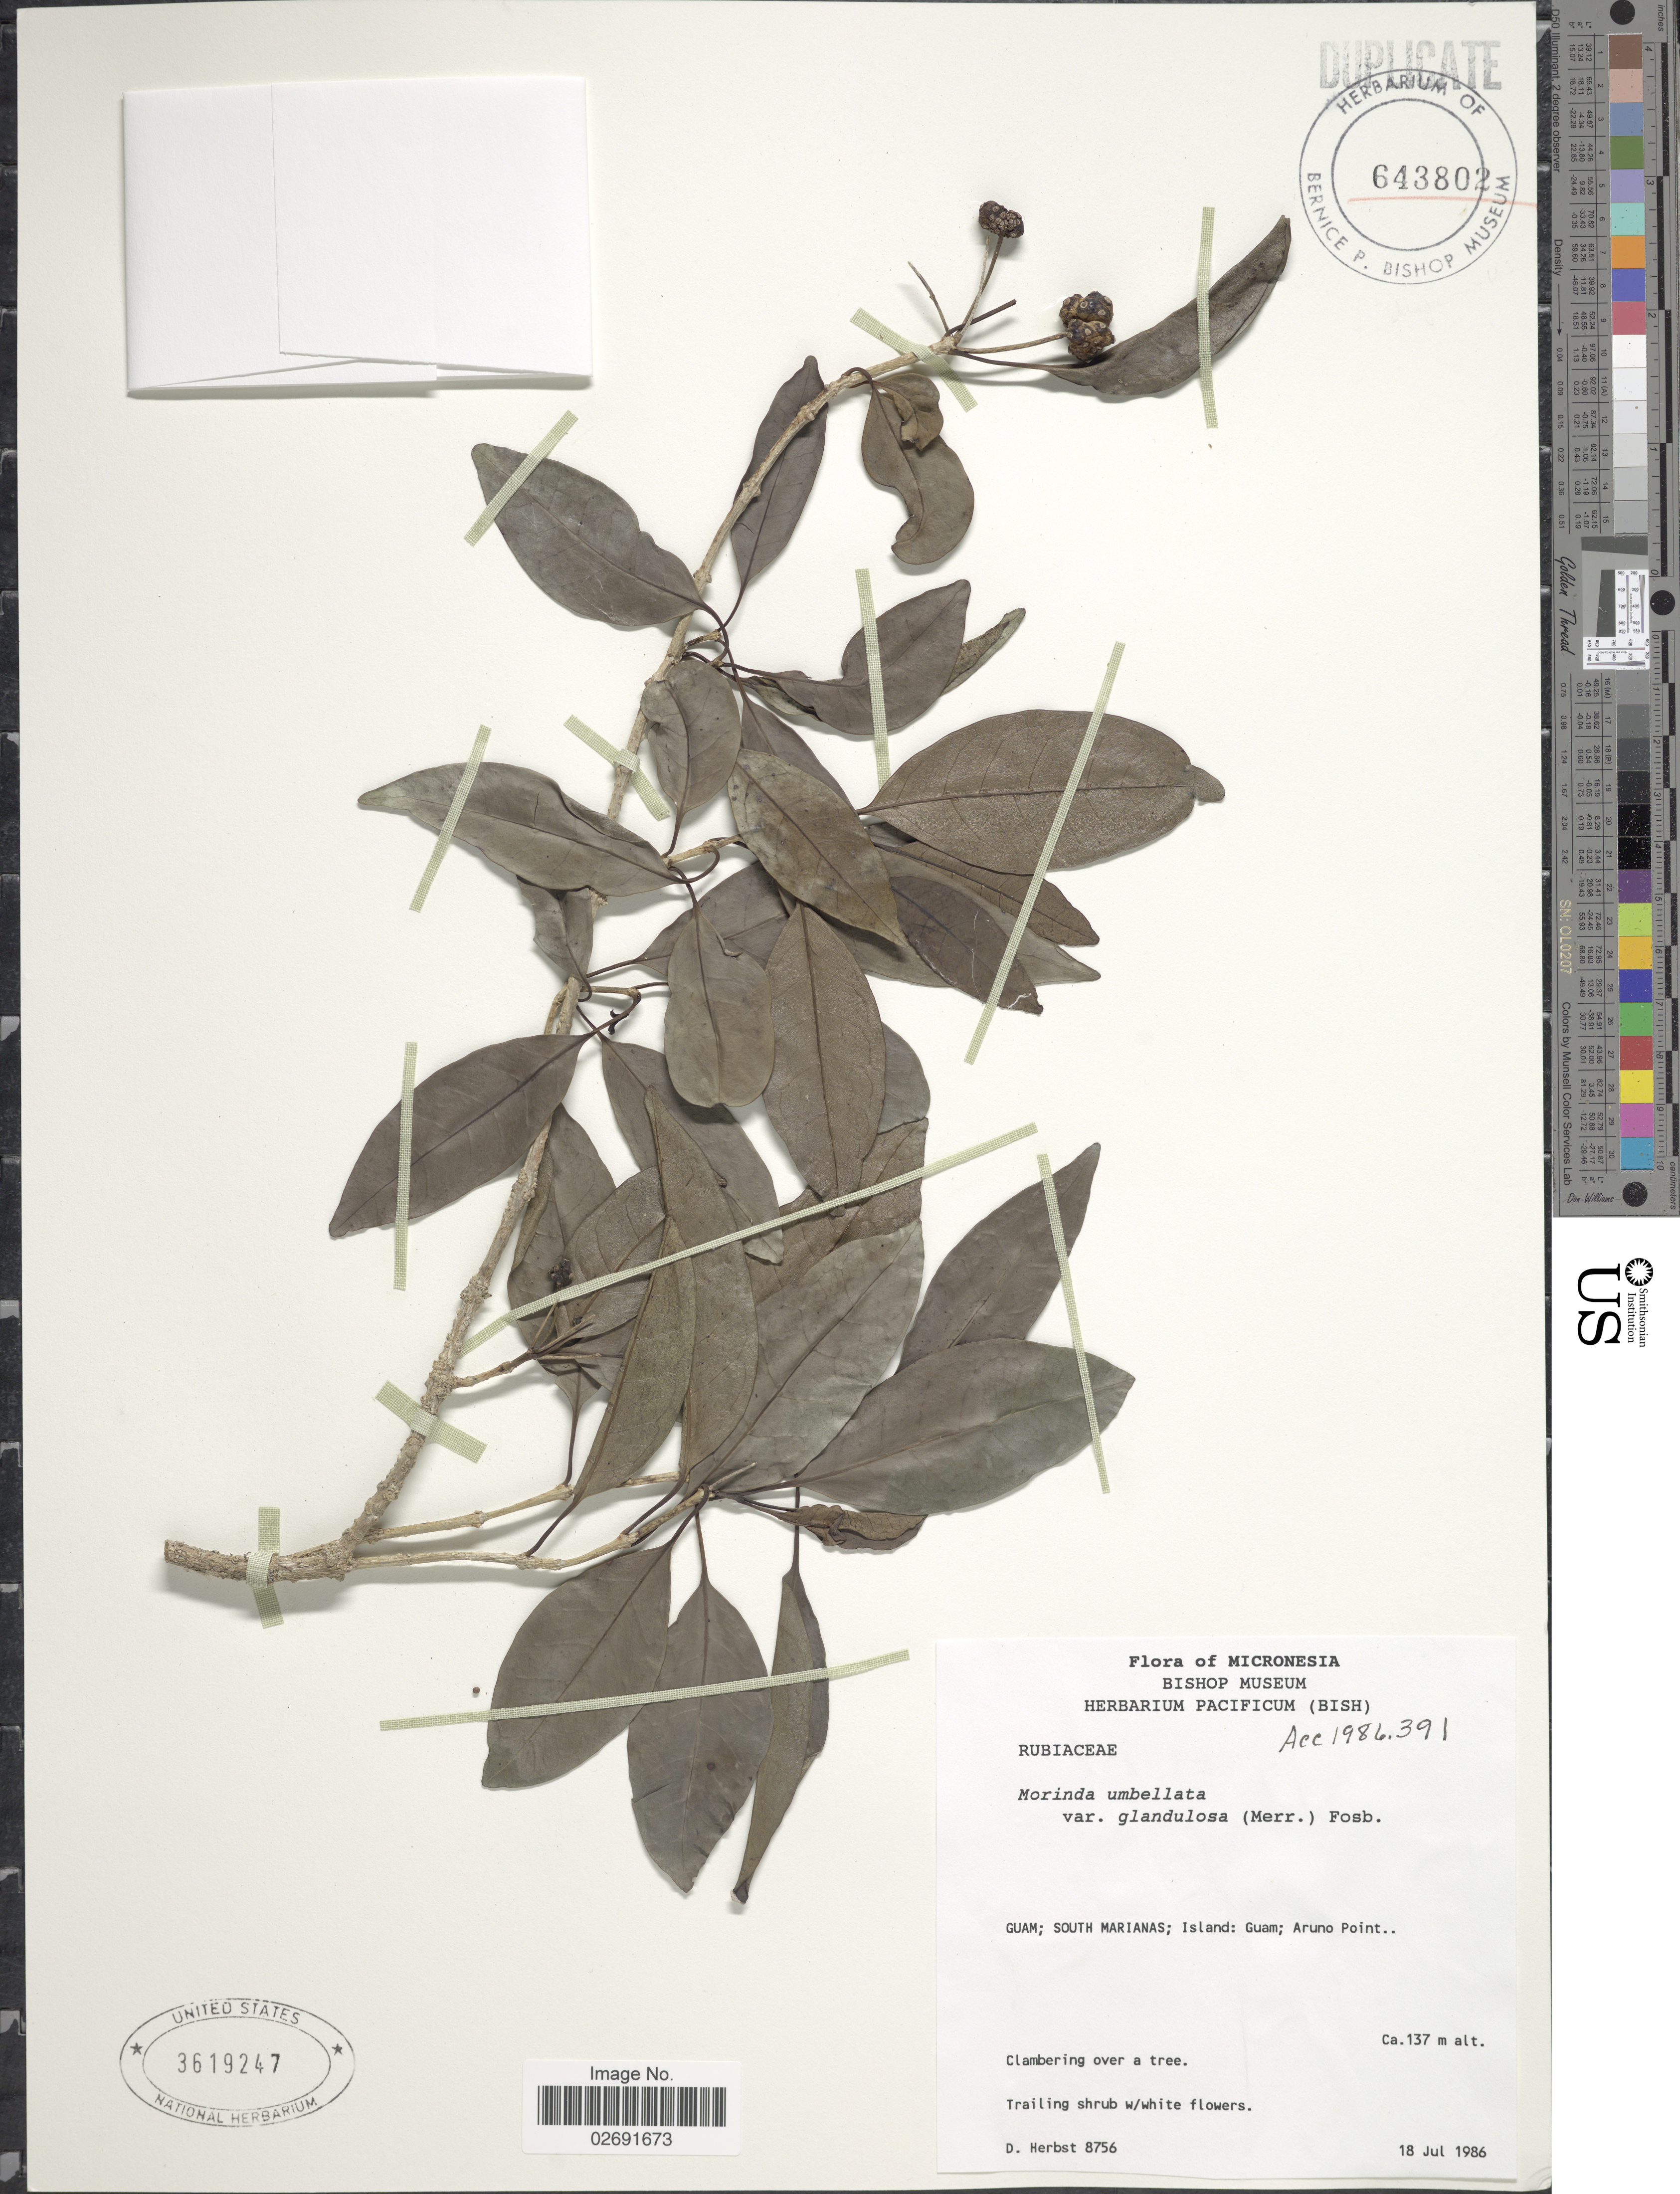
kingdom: Plantae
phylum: Tracheophyta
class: Magnoliopsida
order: Gentianales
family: Rubiaceae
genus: Gynochthodes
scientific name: Gynochthodes myrtifolia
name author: (A. Gray) Razafim. & B. Bremer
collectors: D. Herbst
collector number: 8756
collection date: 1986-07-18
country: Guam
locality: Micronesia. South Marianas; Island: Guam; Aruno Point.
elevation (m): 137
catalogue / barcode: US 3619247